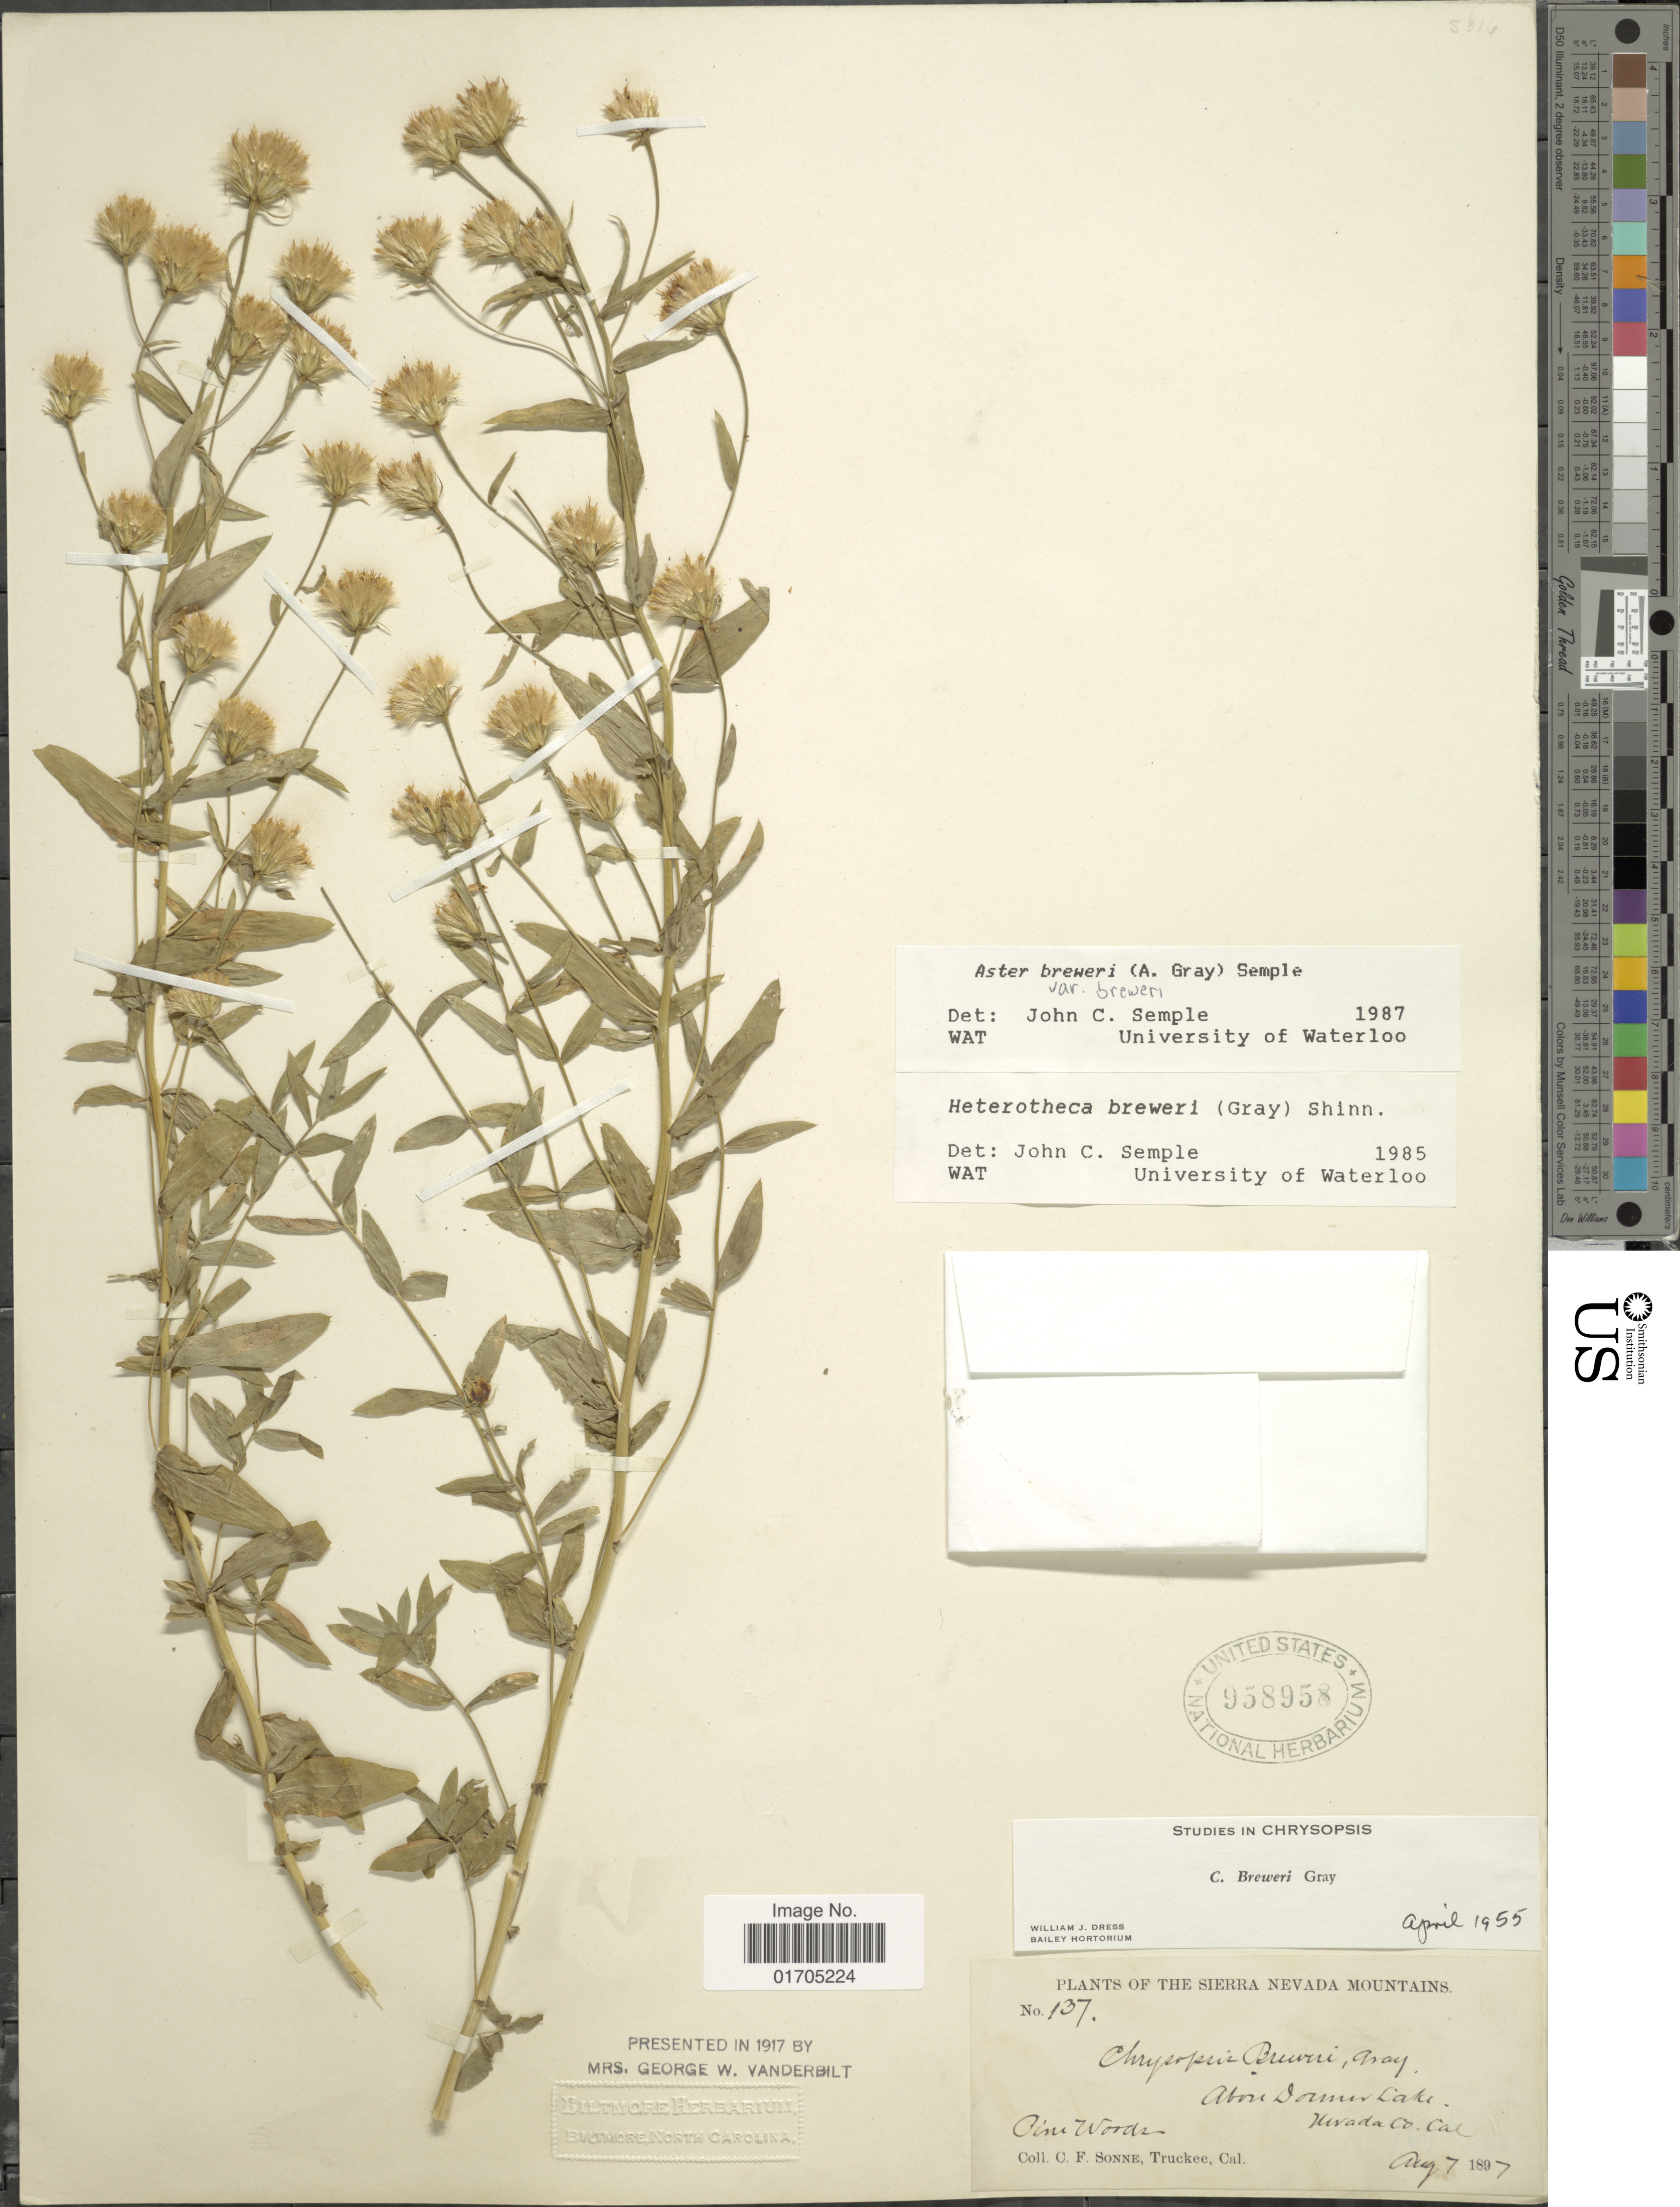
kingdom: Plantae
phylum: Tracheophyta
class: Magnoliopsida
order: Asterales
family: Asteraceae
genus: Eucephalus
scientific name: Eucephalus breweri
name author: (A. Gray) G.L. Nesom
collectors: C. Sonne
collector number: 137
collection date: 1897-08-07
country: United States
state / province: California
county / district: Nevada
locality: Sierra Nevada Mountains, Above Donner Lake, Nevada Co.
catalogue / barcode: US 958958